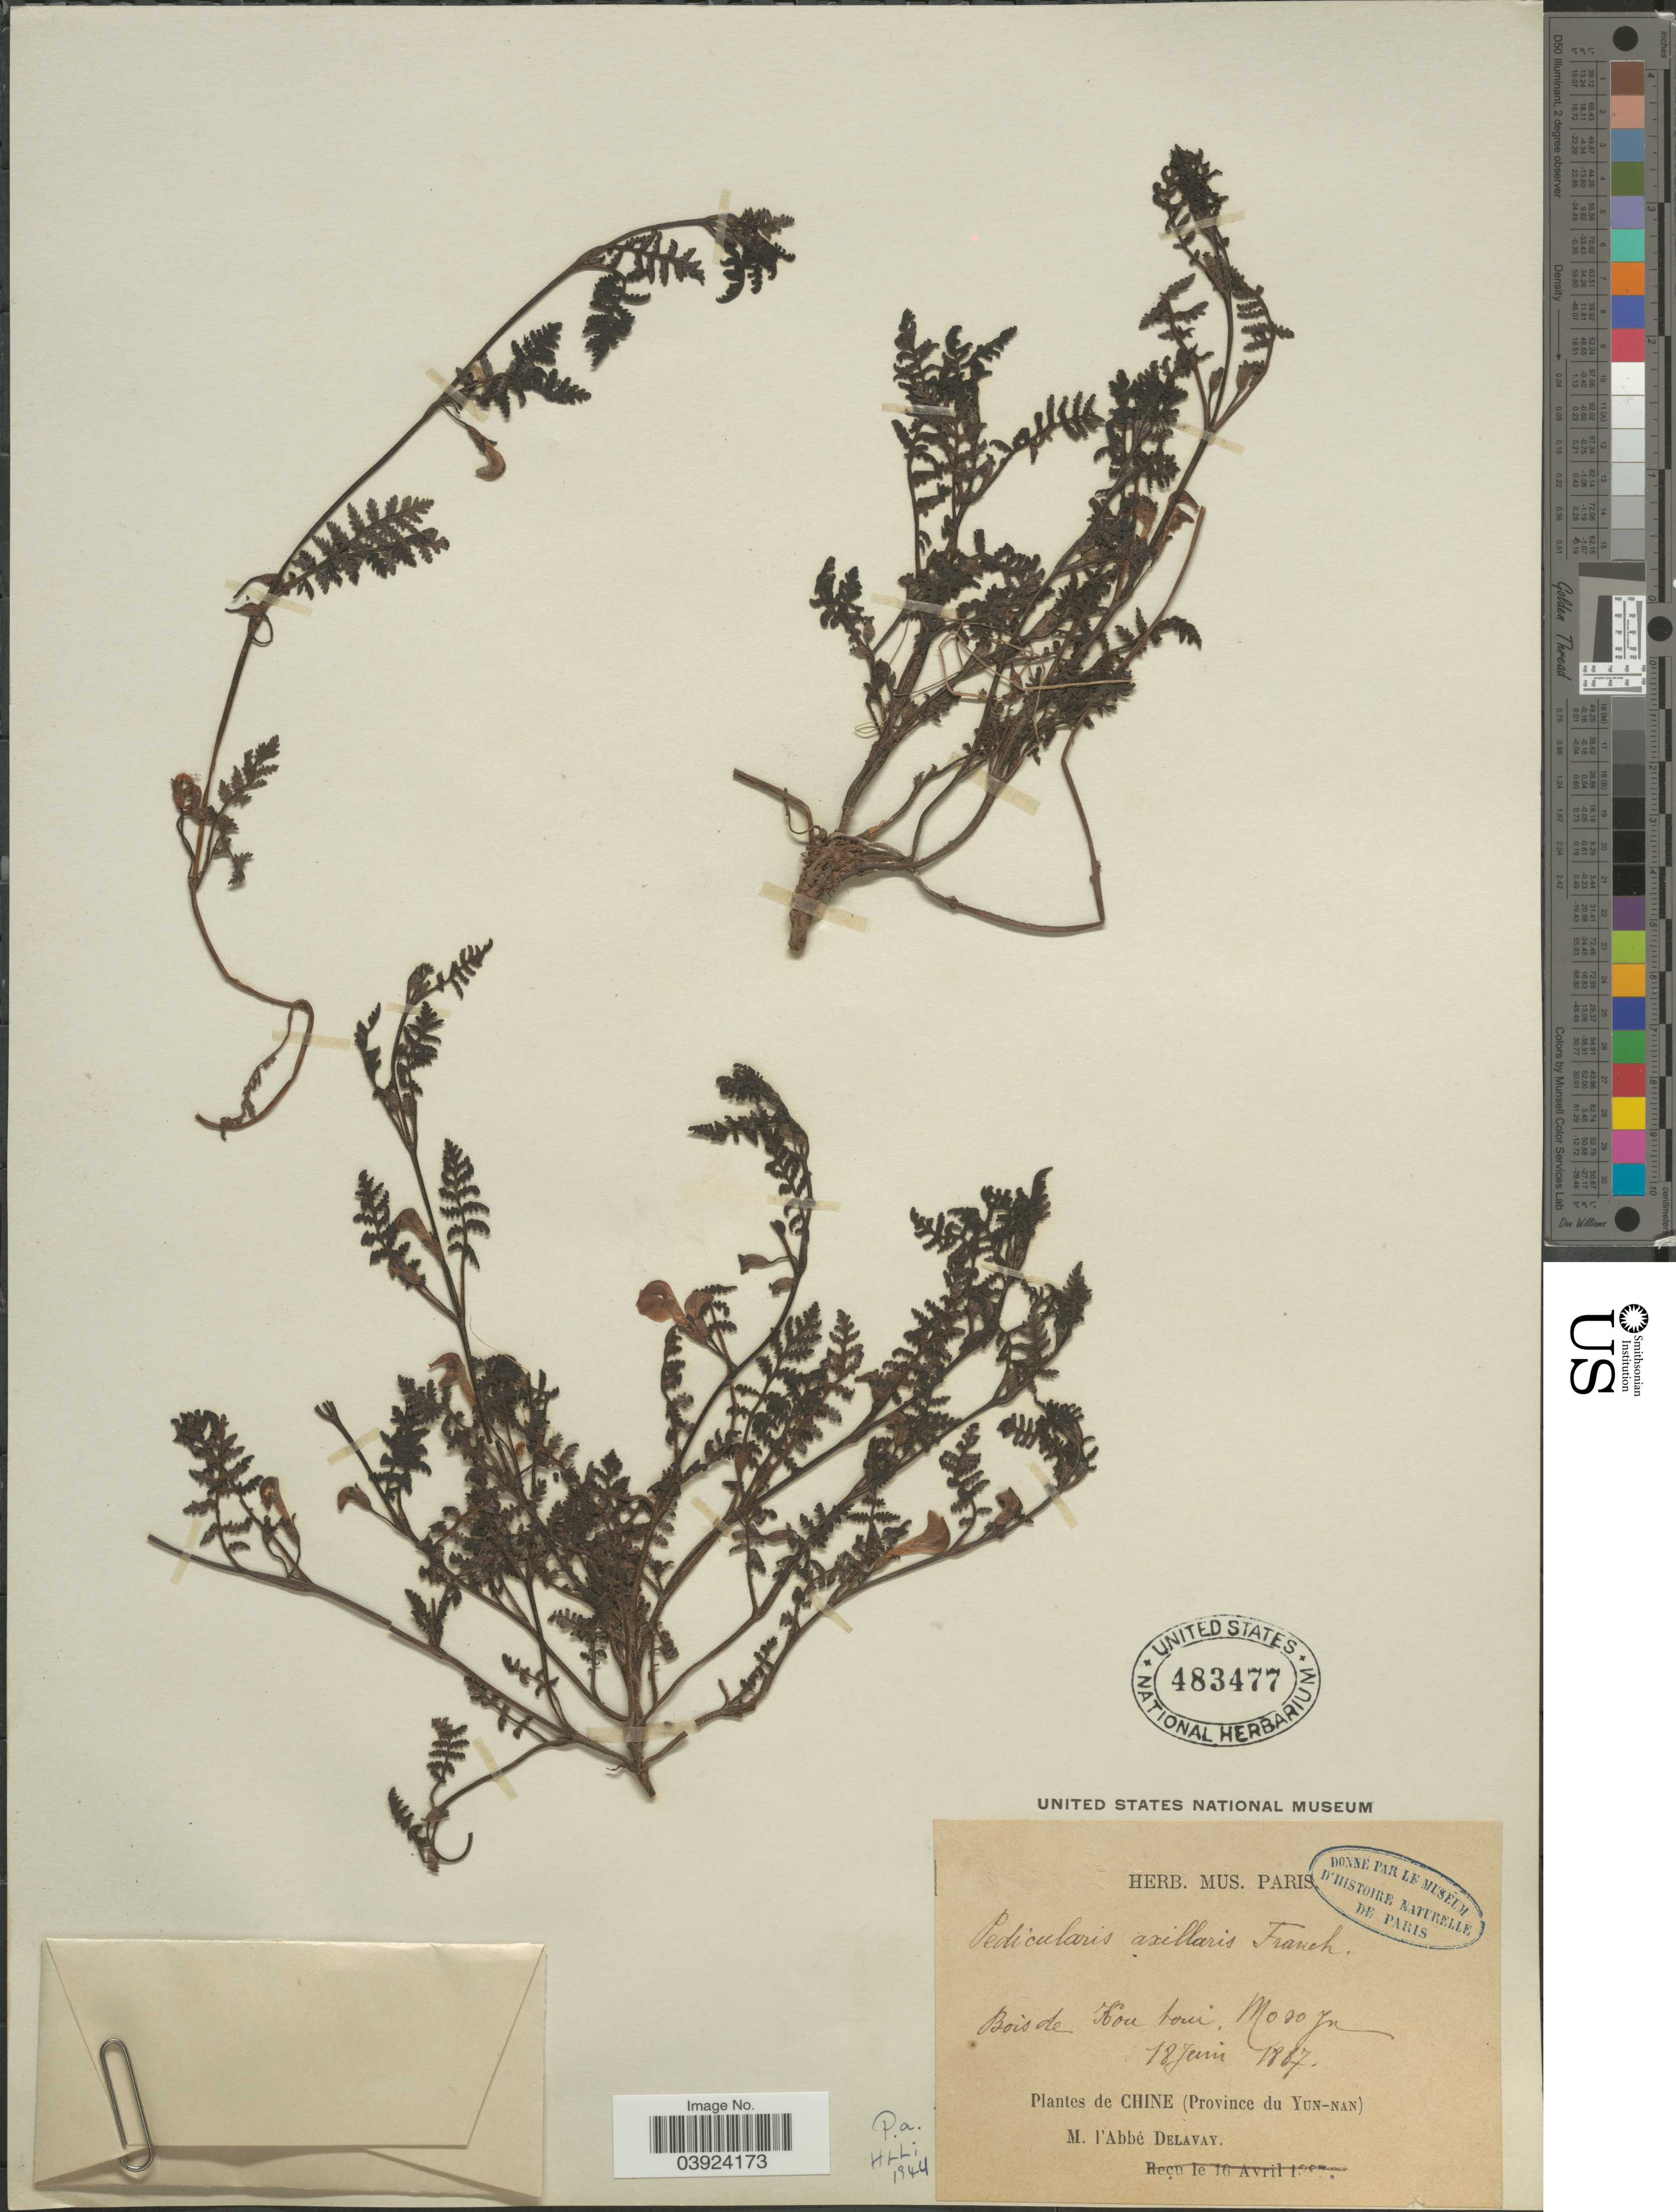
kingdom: Plantae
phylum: Tracheophyta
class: Magnoliopsida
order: Lamiales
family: Orobanchaceae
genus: Pedicularis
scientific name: Pedicularis axillaris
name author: Franch. ex Maxim.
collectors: P. Delavay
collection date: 1887-06-18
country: China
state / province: Yunnan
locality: Bois de Ibou toui. Moso Ju.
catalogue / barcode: US 483477